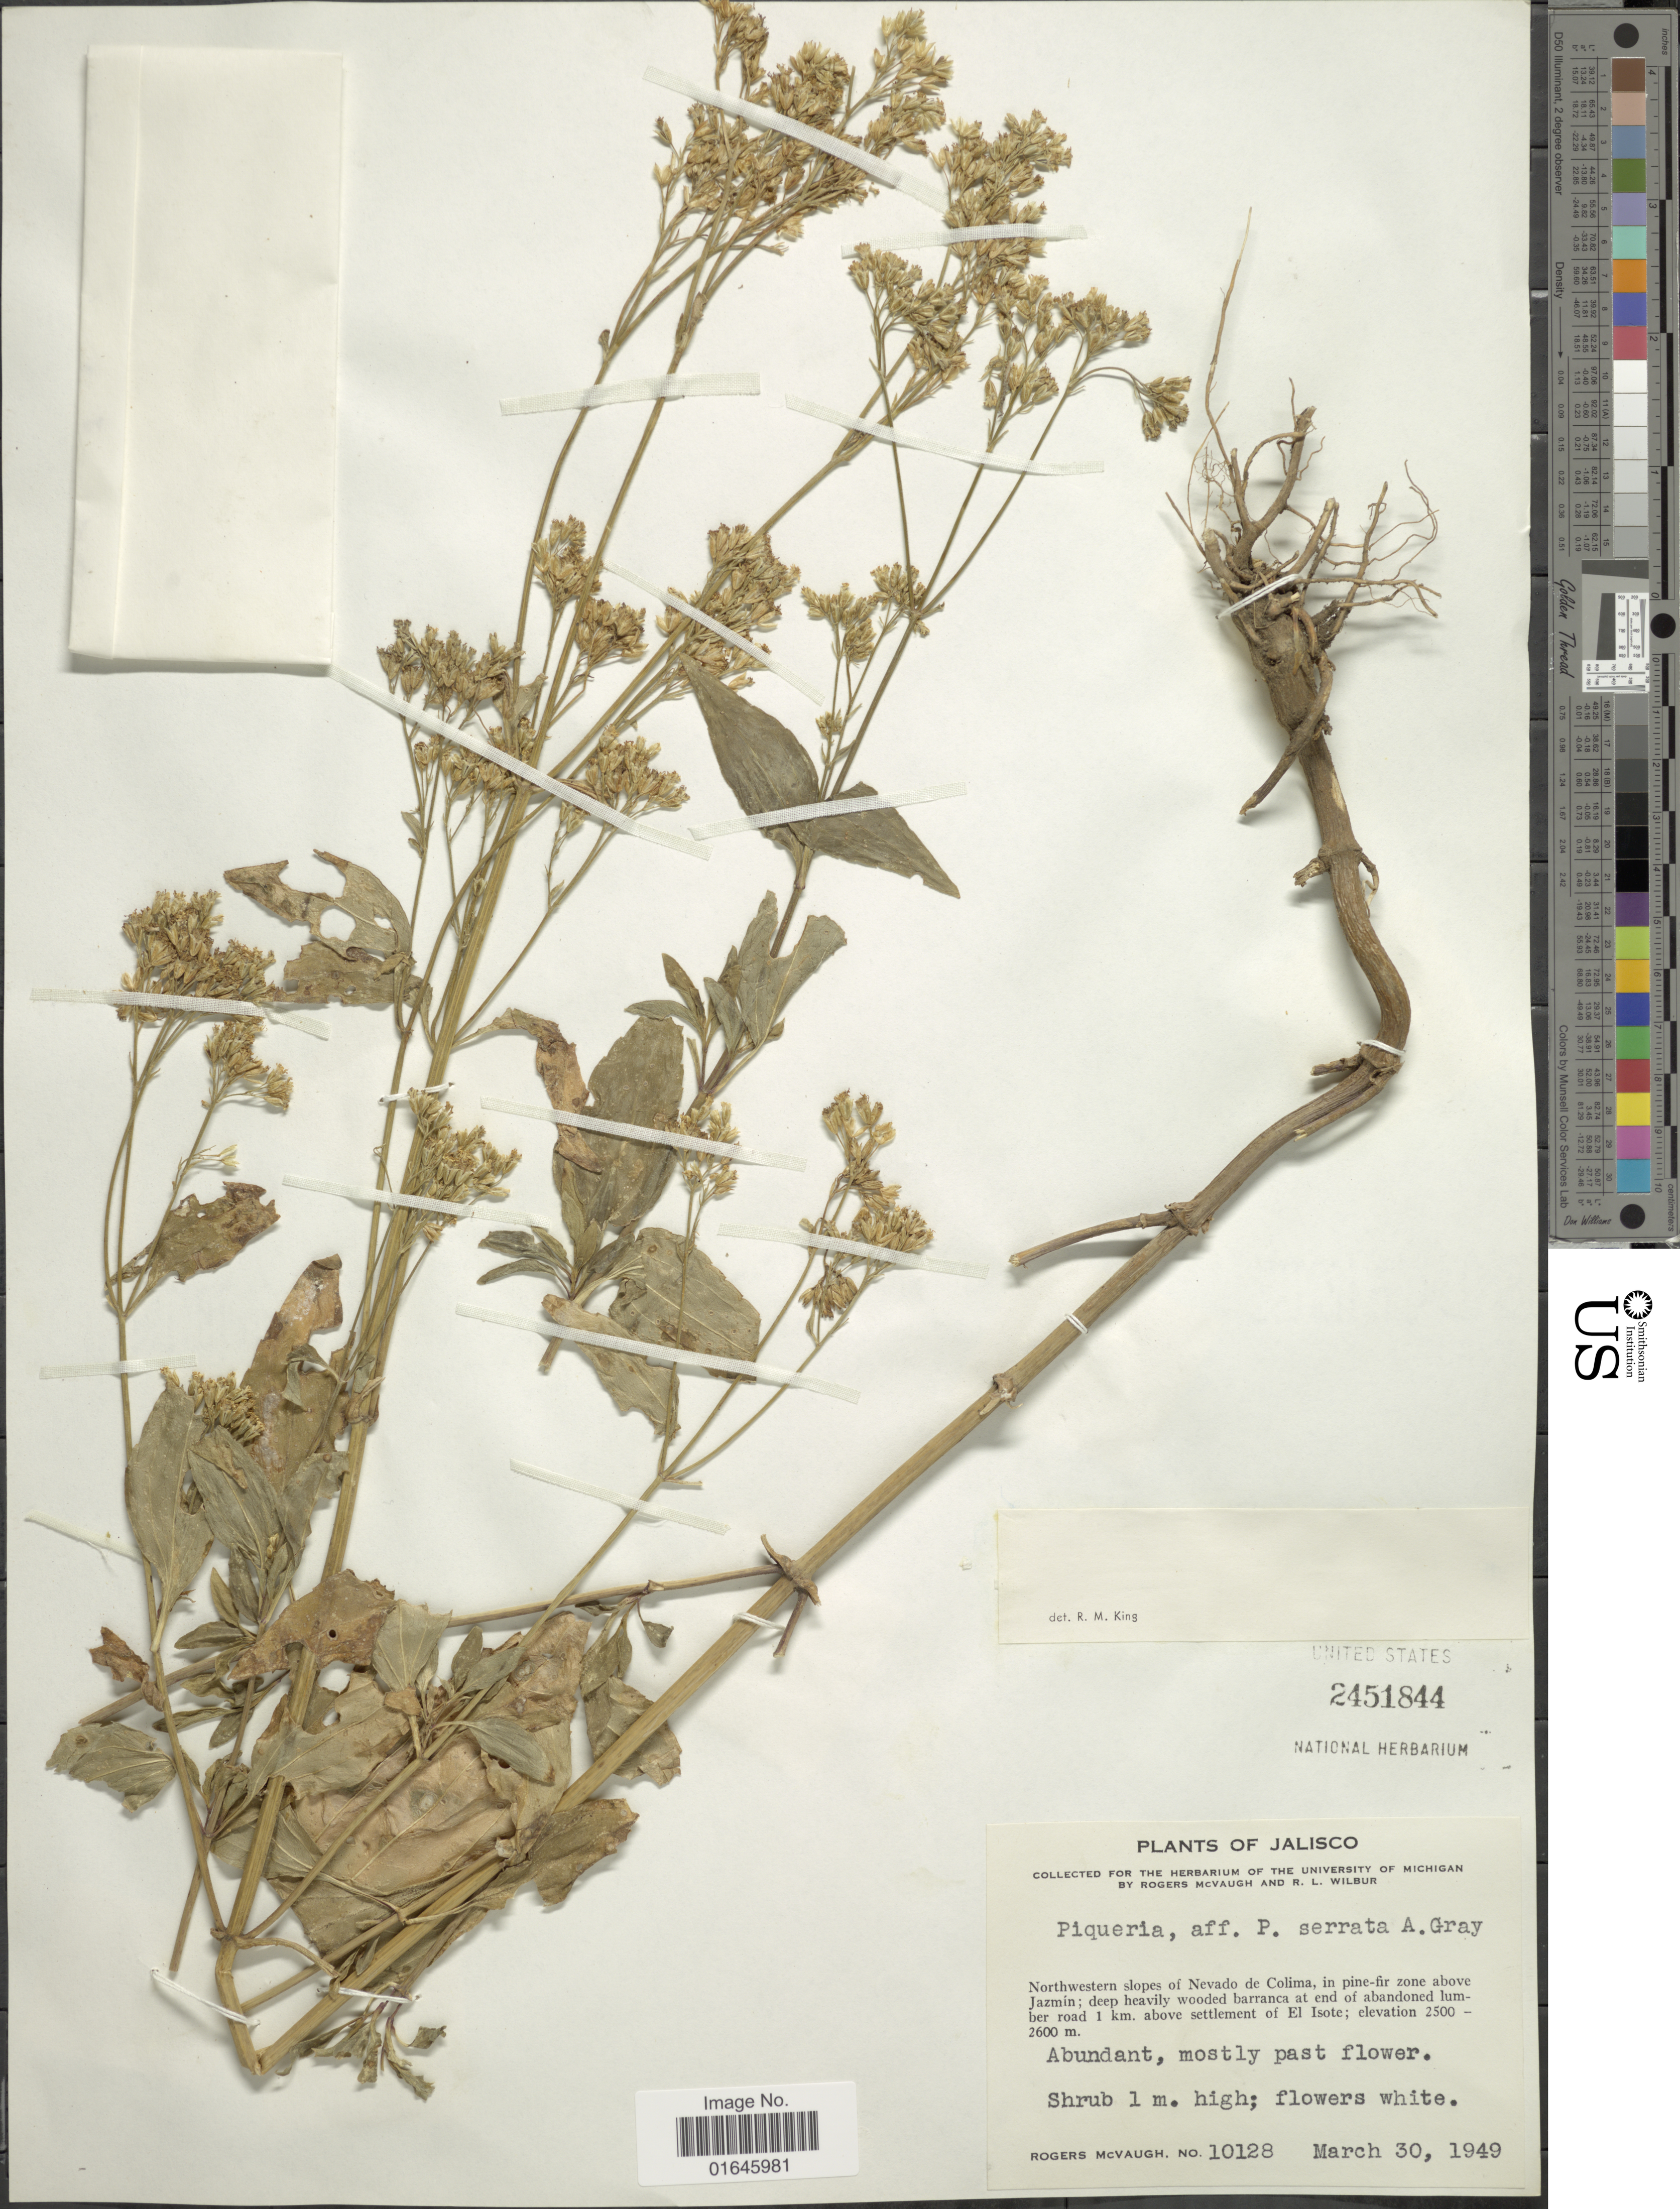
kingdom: Plantae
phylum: Tracheophyta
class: Magnoliopsida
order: Asterales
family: Asteraceae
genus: Piqueria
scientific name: Piqueria serrata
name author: A. Gray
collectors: R. McVaugh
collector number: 10128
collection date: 1949-03-30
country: Mexico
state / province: Jalisco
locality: Northwestern slopes of Nevado de Colima, in pine-fir zone above Jazmin; deep heavily wooded barranca at end of abandoned lumber road 1 km. above settlement of El Isote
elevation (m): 2500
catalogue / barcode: US 2451844